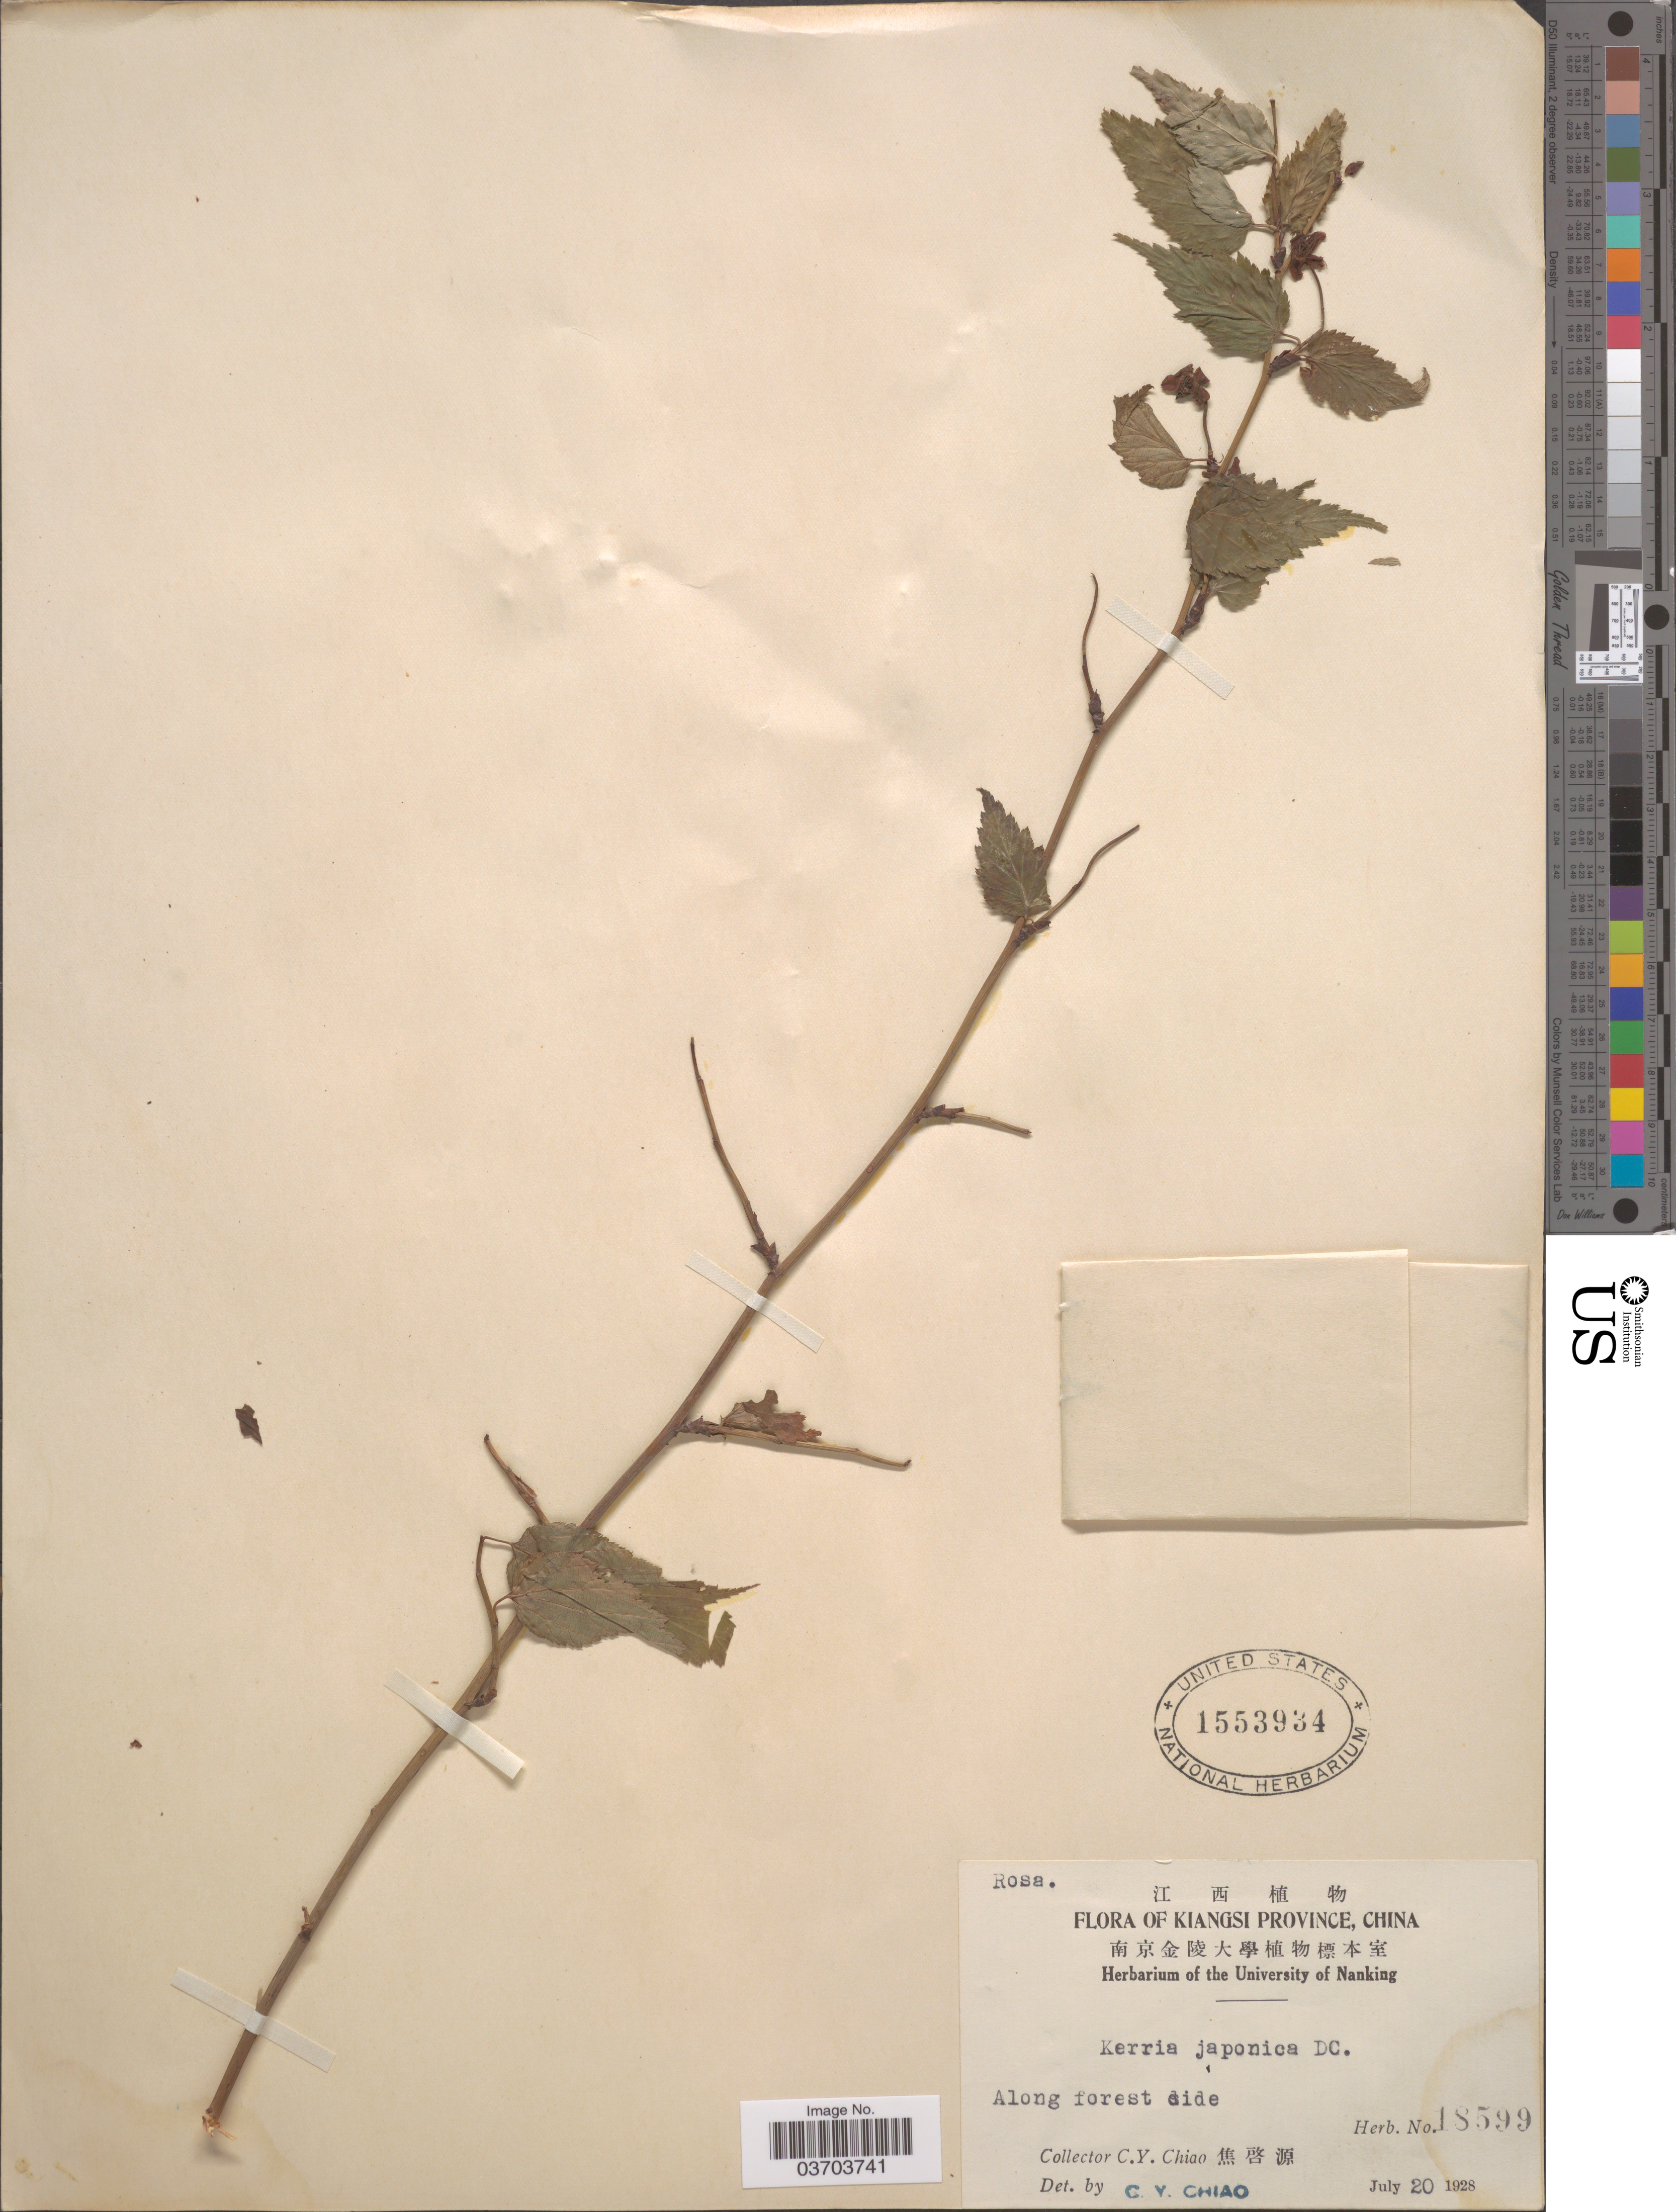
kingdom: Plantae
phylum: Tracheophyta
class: Magnoliopsida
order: Rosales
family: Rosaceae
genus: Kerria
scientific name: Kerria japonica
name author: (L.) DC.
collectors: C. Y. Chiao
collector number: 18599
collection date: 1928-07-20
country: China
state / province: Jiangxi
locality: Kiangsi Province. Along forest side.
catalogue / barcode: US 1553934